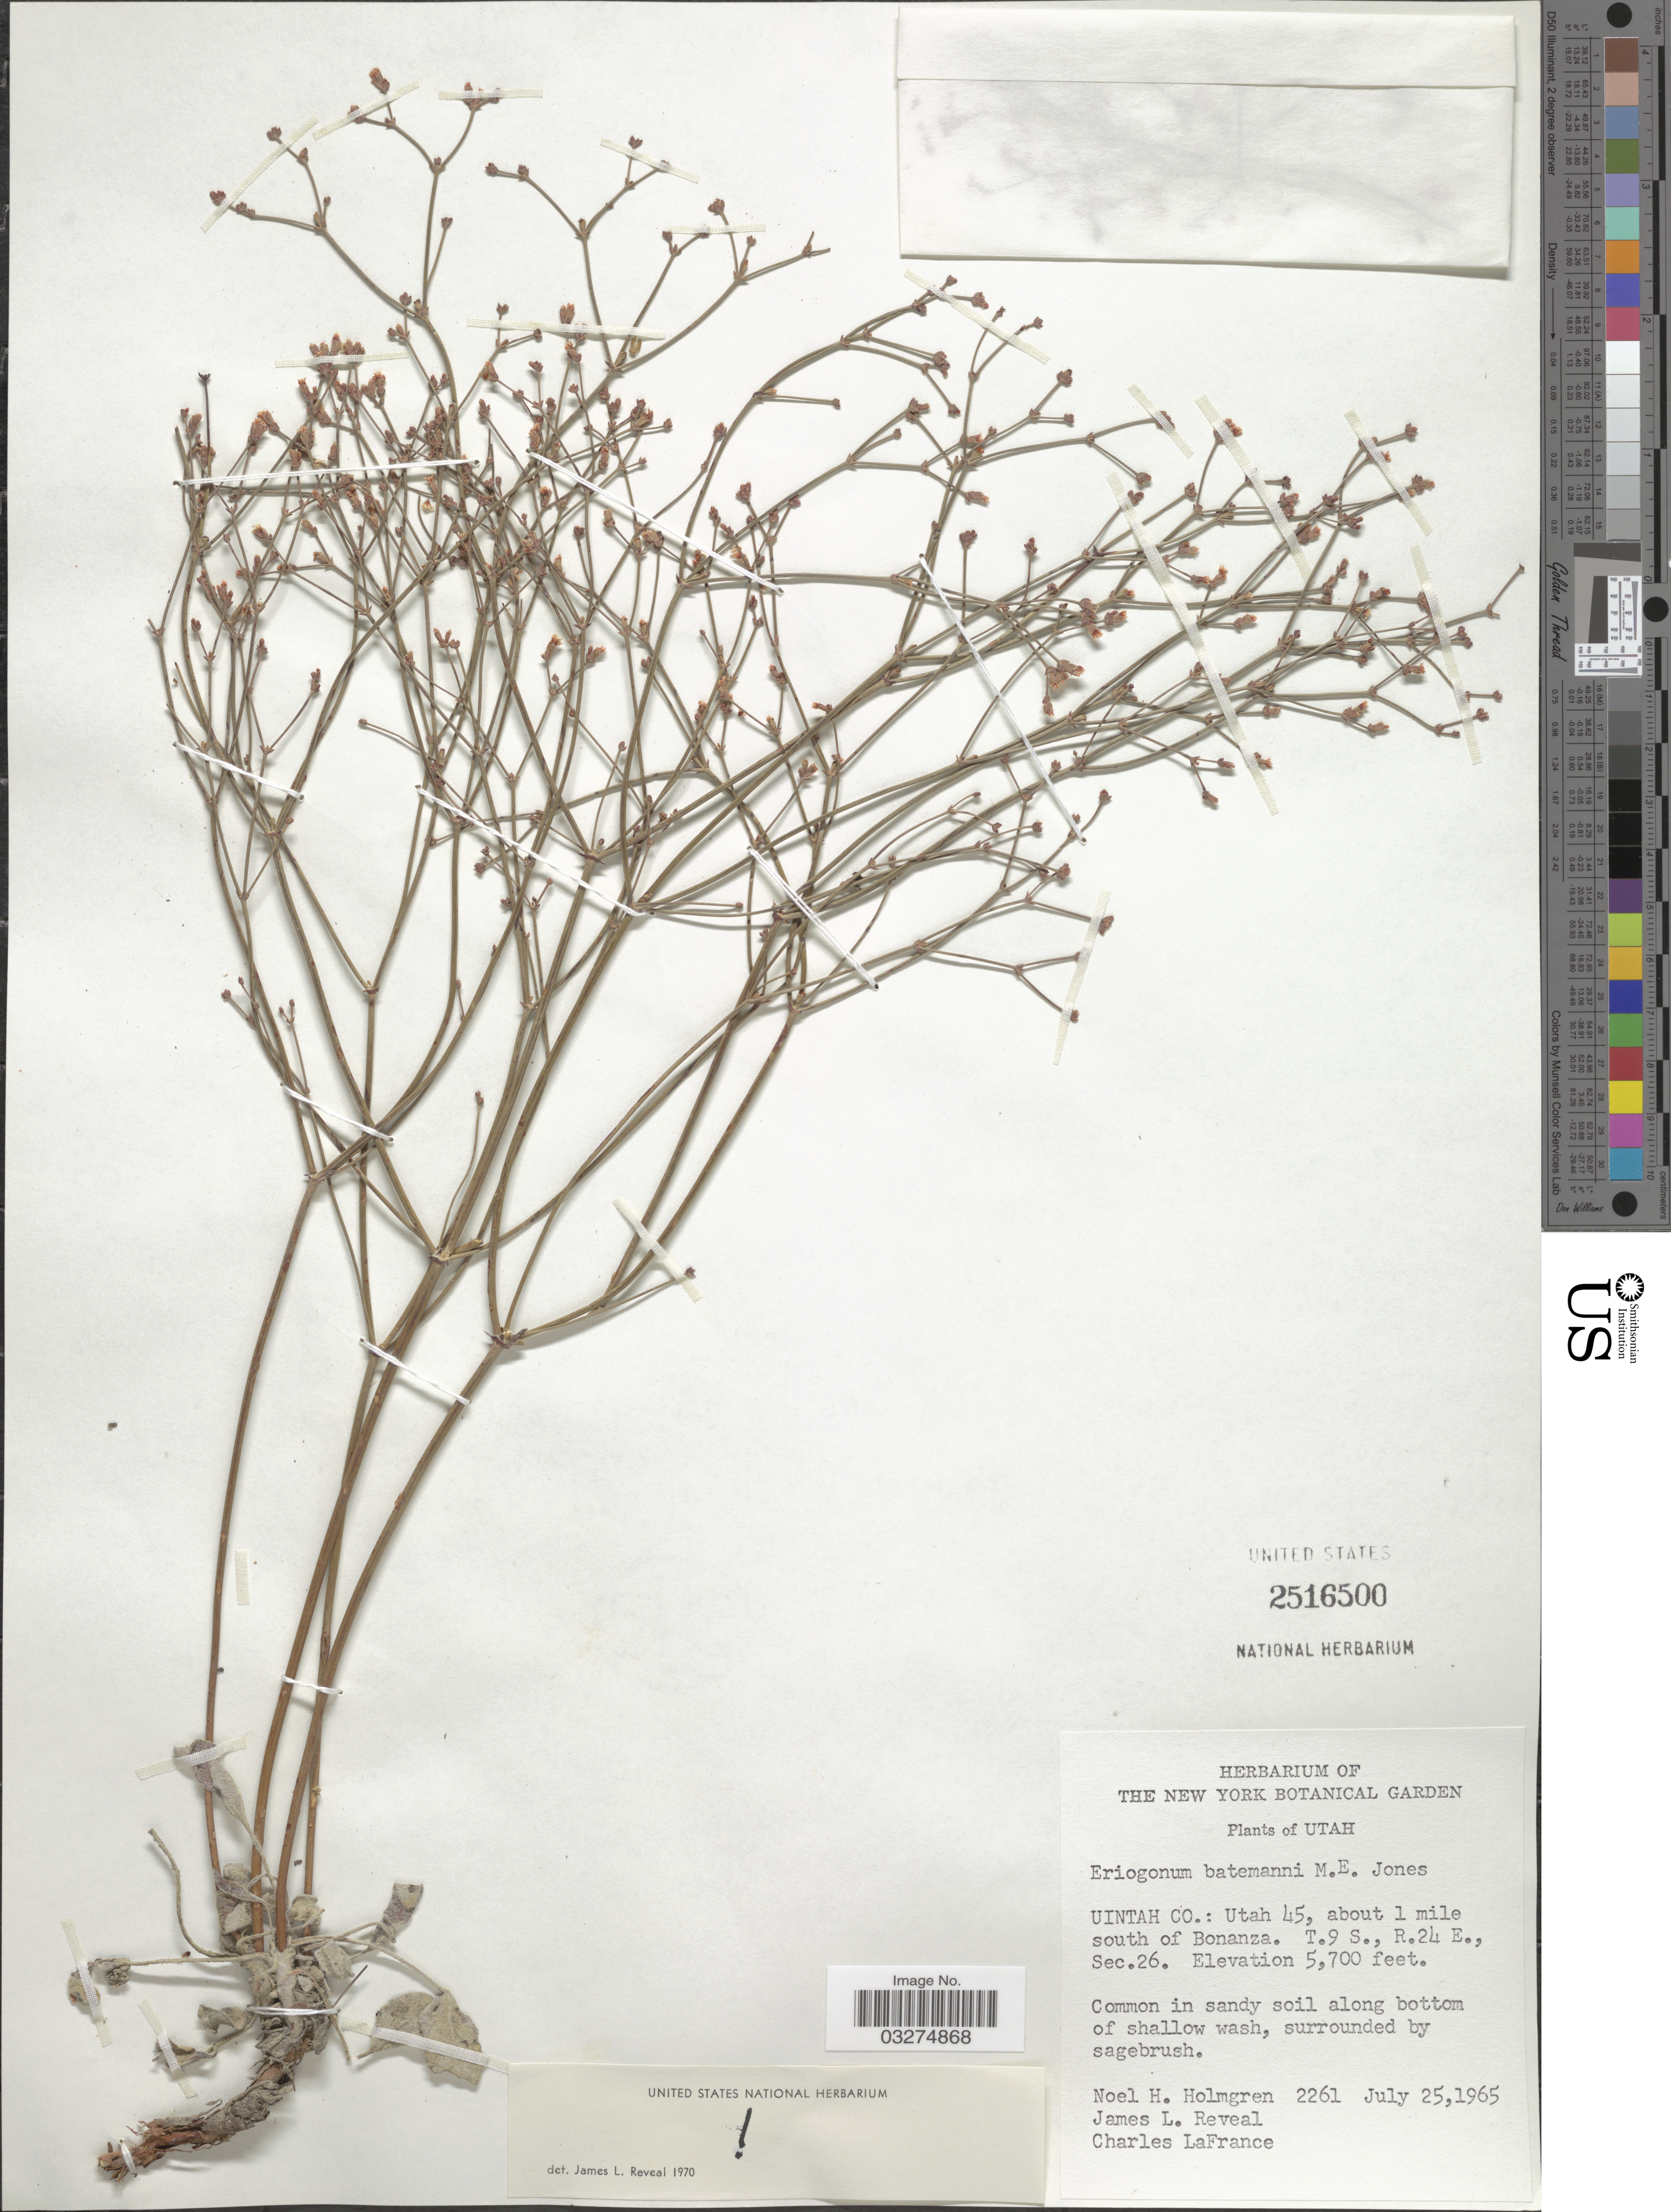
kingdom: Plantae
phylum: Tracheophyta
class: Magnoliopsida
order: Caryophyllales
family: Polygonaceae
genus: Eriogonum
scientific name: Eriogonum batemani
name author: M.E. Jones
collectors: N. H. Holmgren, J. L. Reveal & C. LaFrance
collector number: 2261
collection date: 1965-07-25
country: United States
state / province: Utah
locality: Uintah Co.: Utah 45, about 1 mile south of Bonanza. T. 9 S., R.24 E., Sec. 26.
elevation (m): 1737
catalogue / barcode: US 2516500